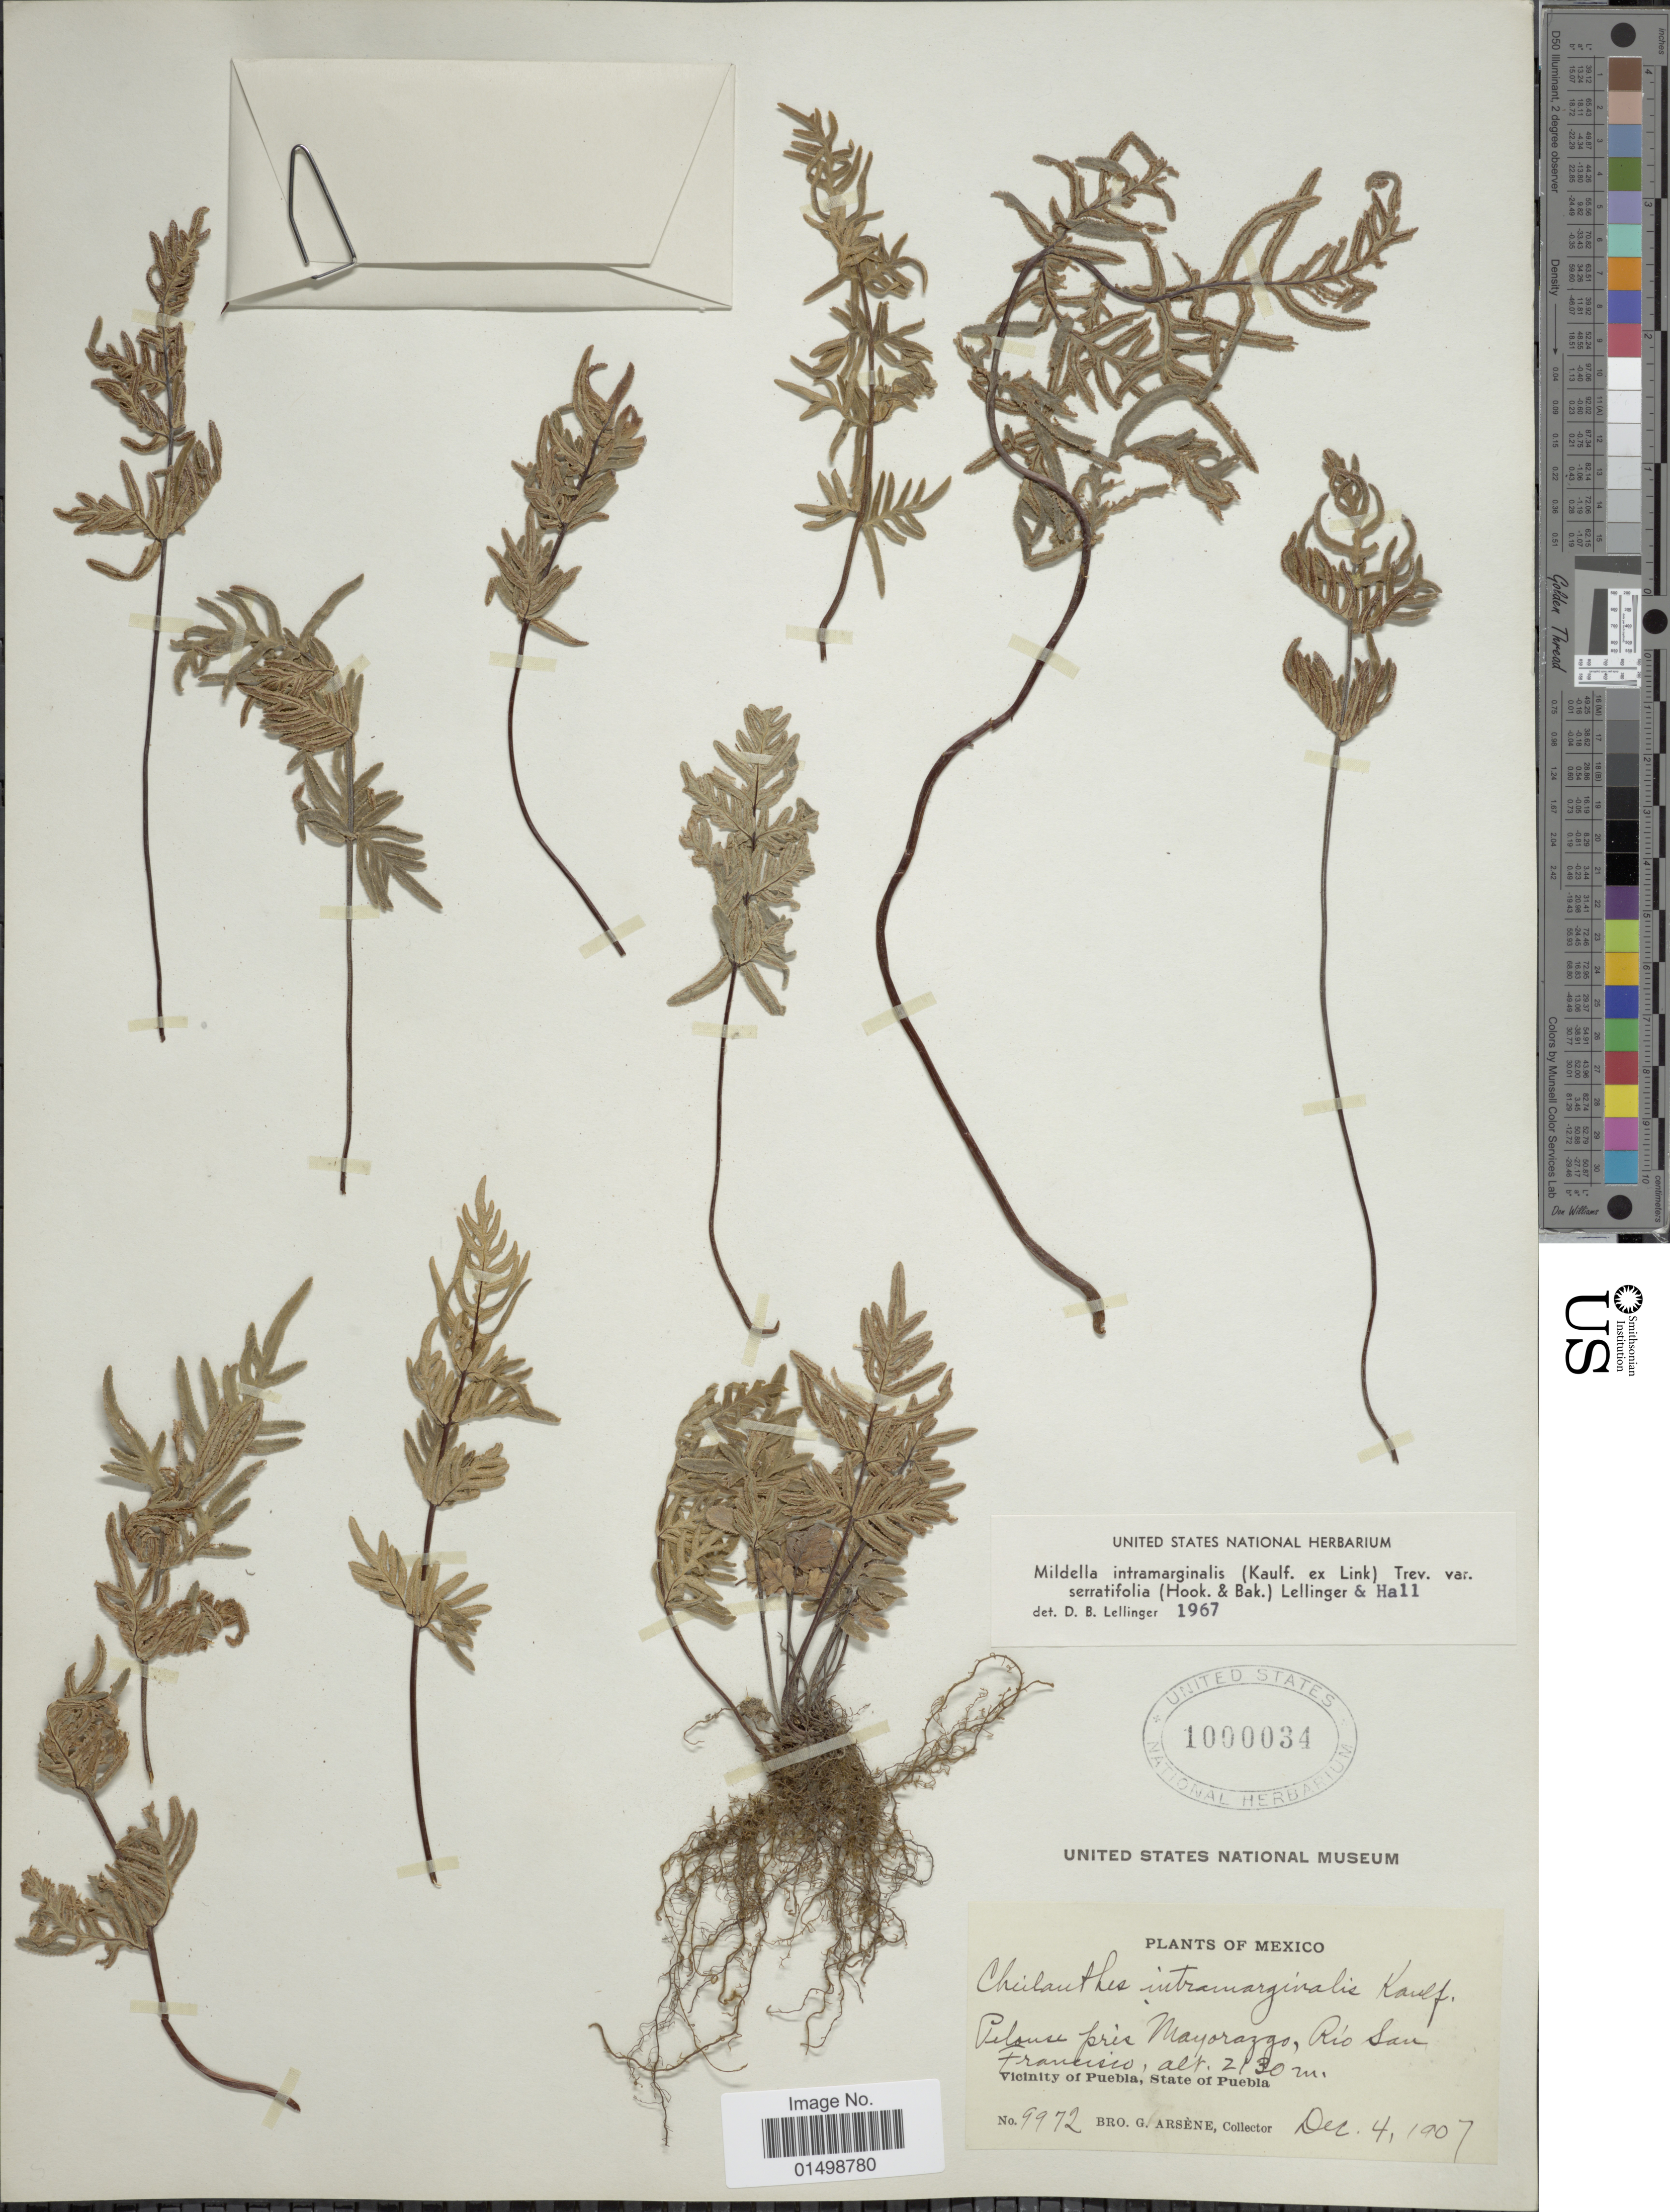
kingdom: Plantae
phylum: Tracheophyta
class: Polypodiopsida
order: Polypodiales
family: Pteridaceae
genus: Cheilanthes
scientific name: Cheilanthes intramarginalis var. serratifolia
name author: (Kaulf.) Hook.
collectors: Bro. G. Arsène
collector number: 9972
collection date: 1907-12-04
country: Mexico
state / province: Puebla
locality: Pelouse pres Mayoraggo, Rio San Francisco, Vicinity of Puebla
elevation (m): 2130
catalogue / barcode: US 1000034